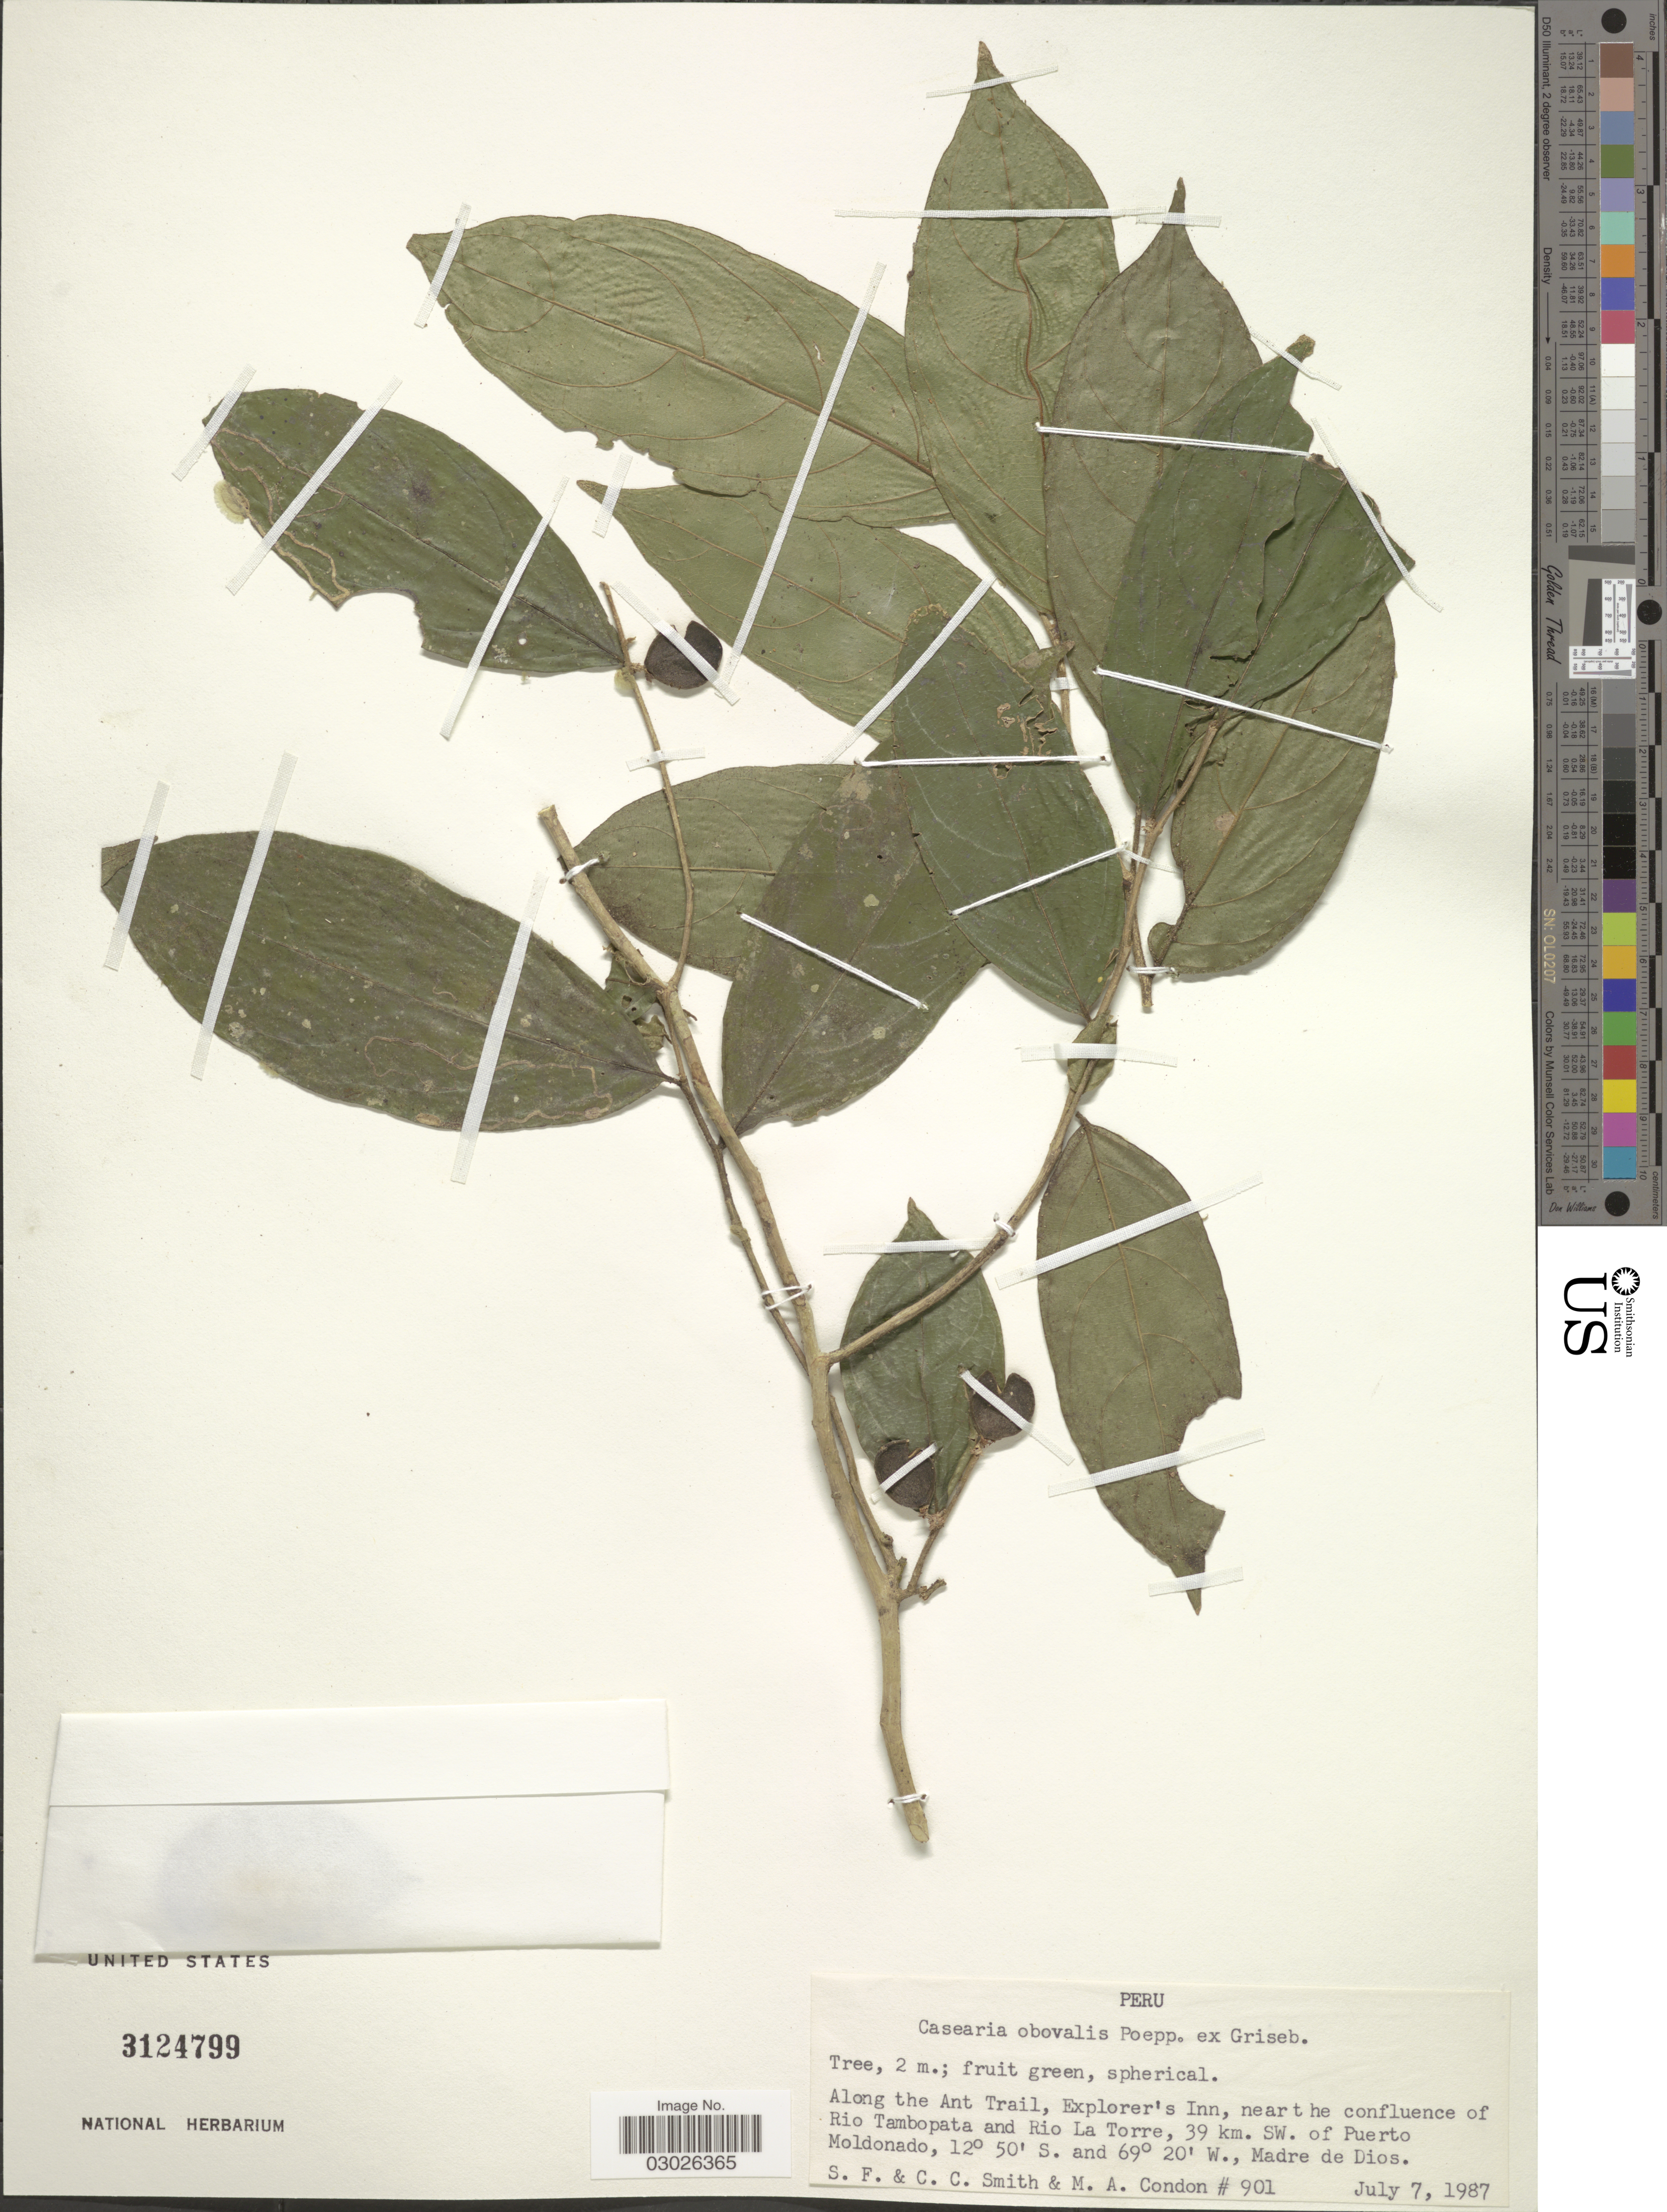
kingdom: Plantae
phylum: Tracheophyta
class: Magnoliopsida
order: Malpighiales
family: Salicaceae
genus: Casearia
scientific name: Casearia obovalis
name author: Poepp. ex Griseb.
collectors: S.F. Smith, C. C. Smith & M. Condon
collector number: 901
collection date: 1987-07-07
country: Peru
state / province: Madre de Dios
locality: Along the Ant Trail, Explorer's Inn, near the confluence of Rio Tambopata and Rio La Torre, 39 km. SW. of Puerto Moldonado, Madre de Dios.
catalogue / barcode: US 3124799